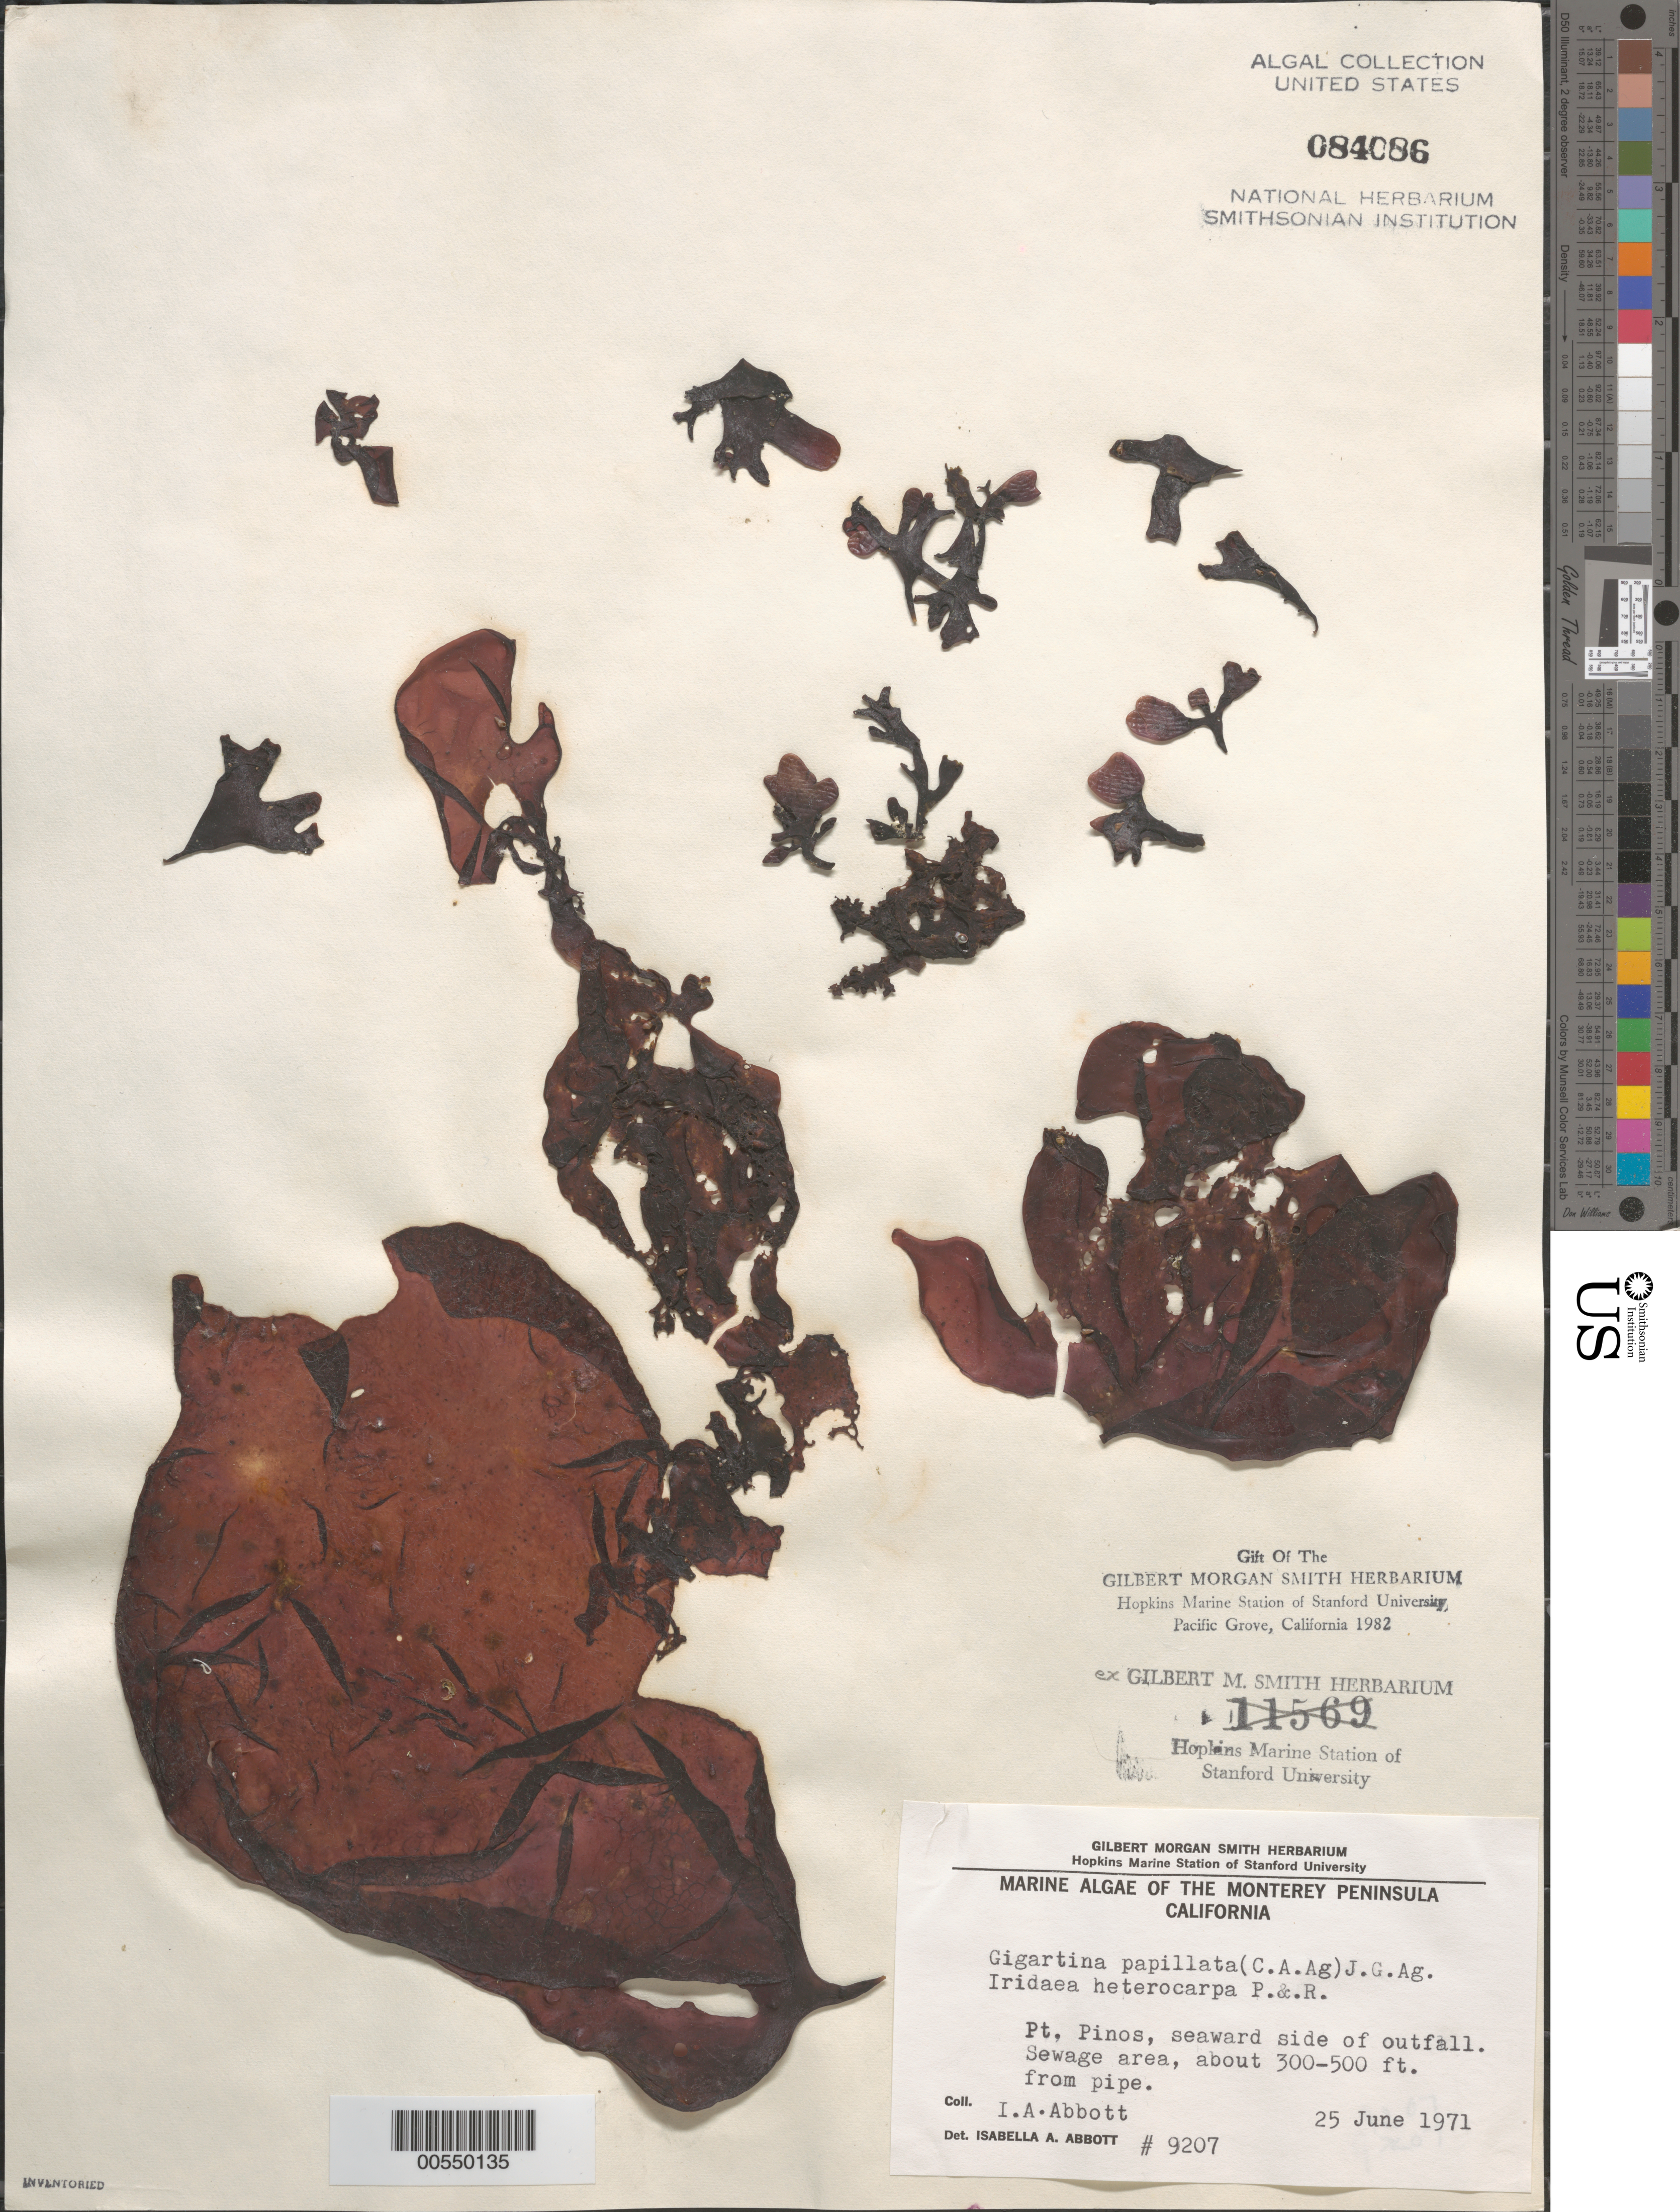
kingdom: Plantae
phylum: Rhodophyta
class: Florideophyceae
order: Gigartinales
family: Phyllophoraceae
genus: Mastocarpus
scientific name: Mastocarpus papillatus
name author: (C. Agardh) Kütz.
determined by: Algae name updating Project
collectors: I. A. Abbott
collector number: IAA 9207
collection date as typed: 25 Jun 1971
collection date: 1971-06-25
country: United States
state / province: California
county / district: Monterey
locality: Point Pinos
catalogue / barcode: US 84086